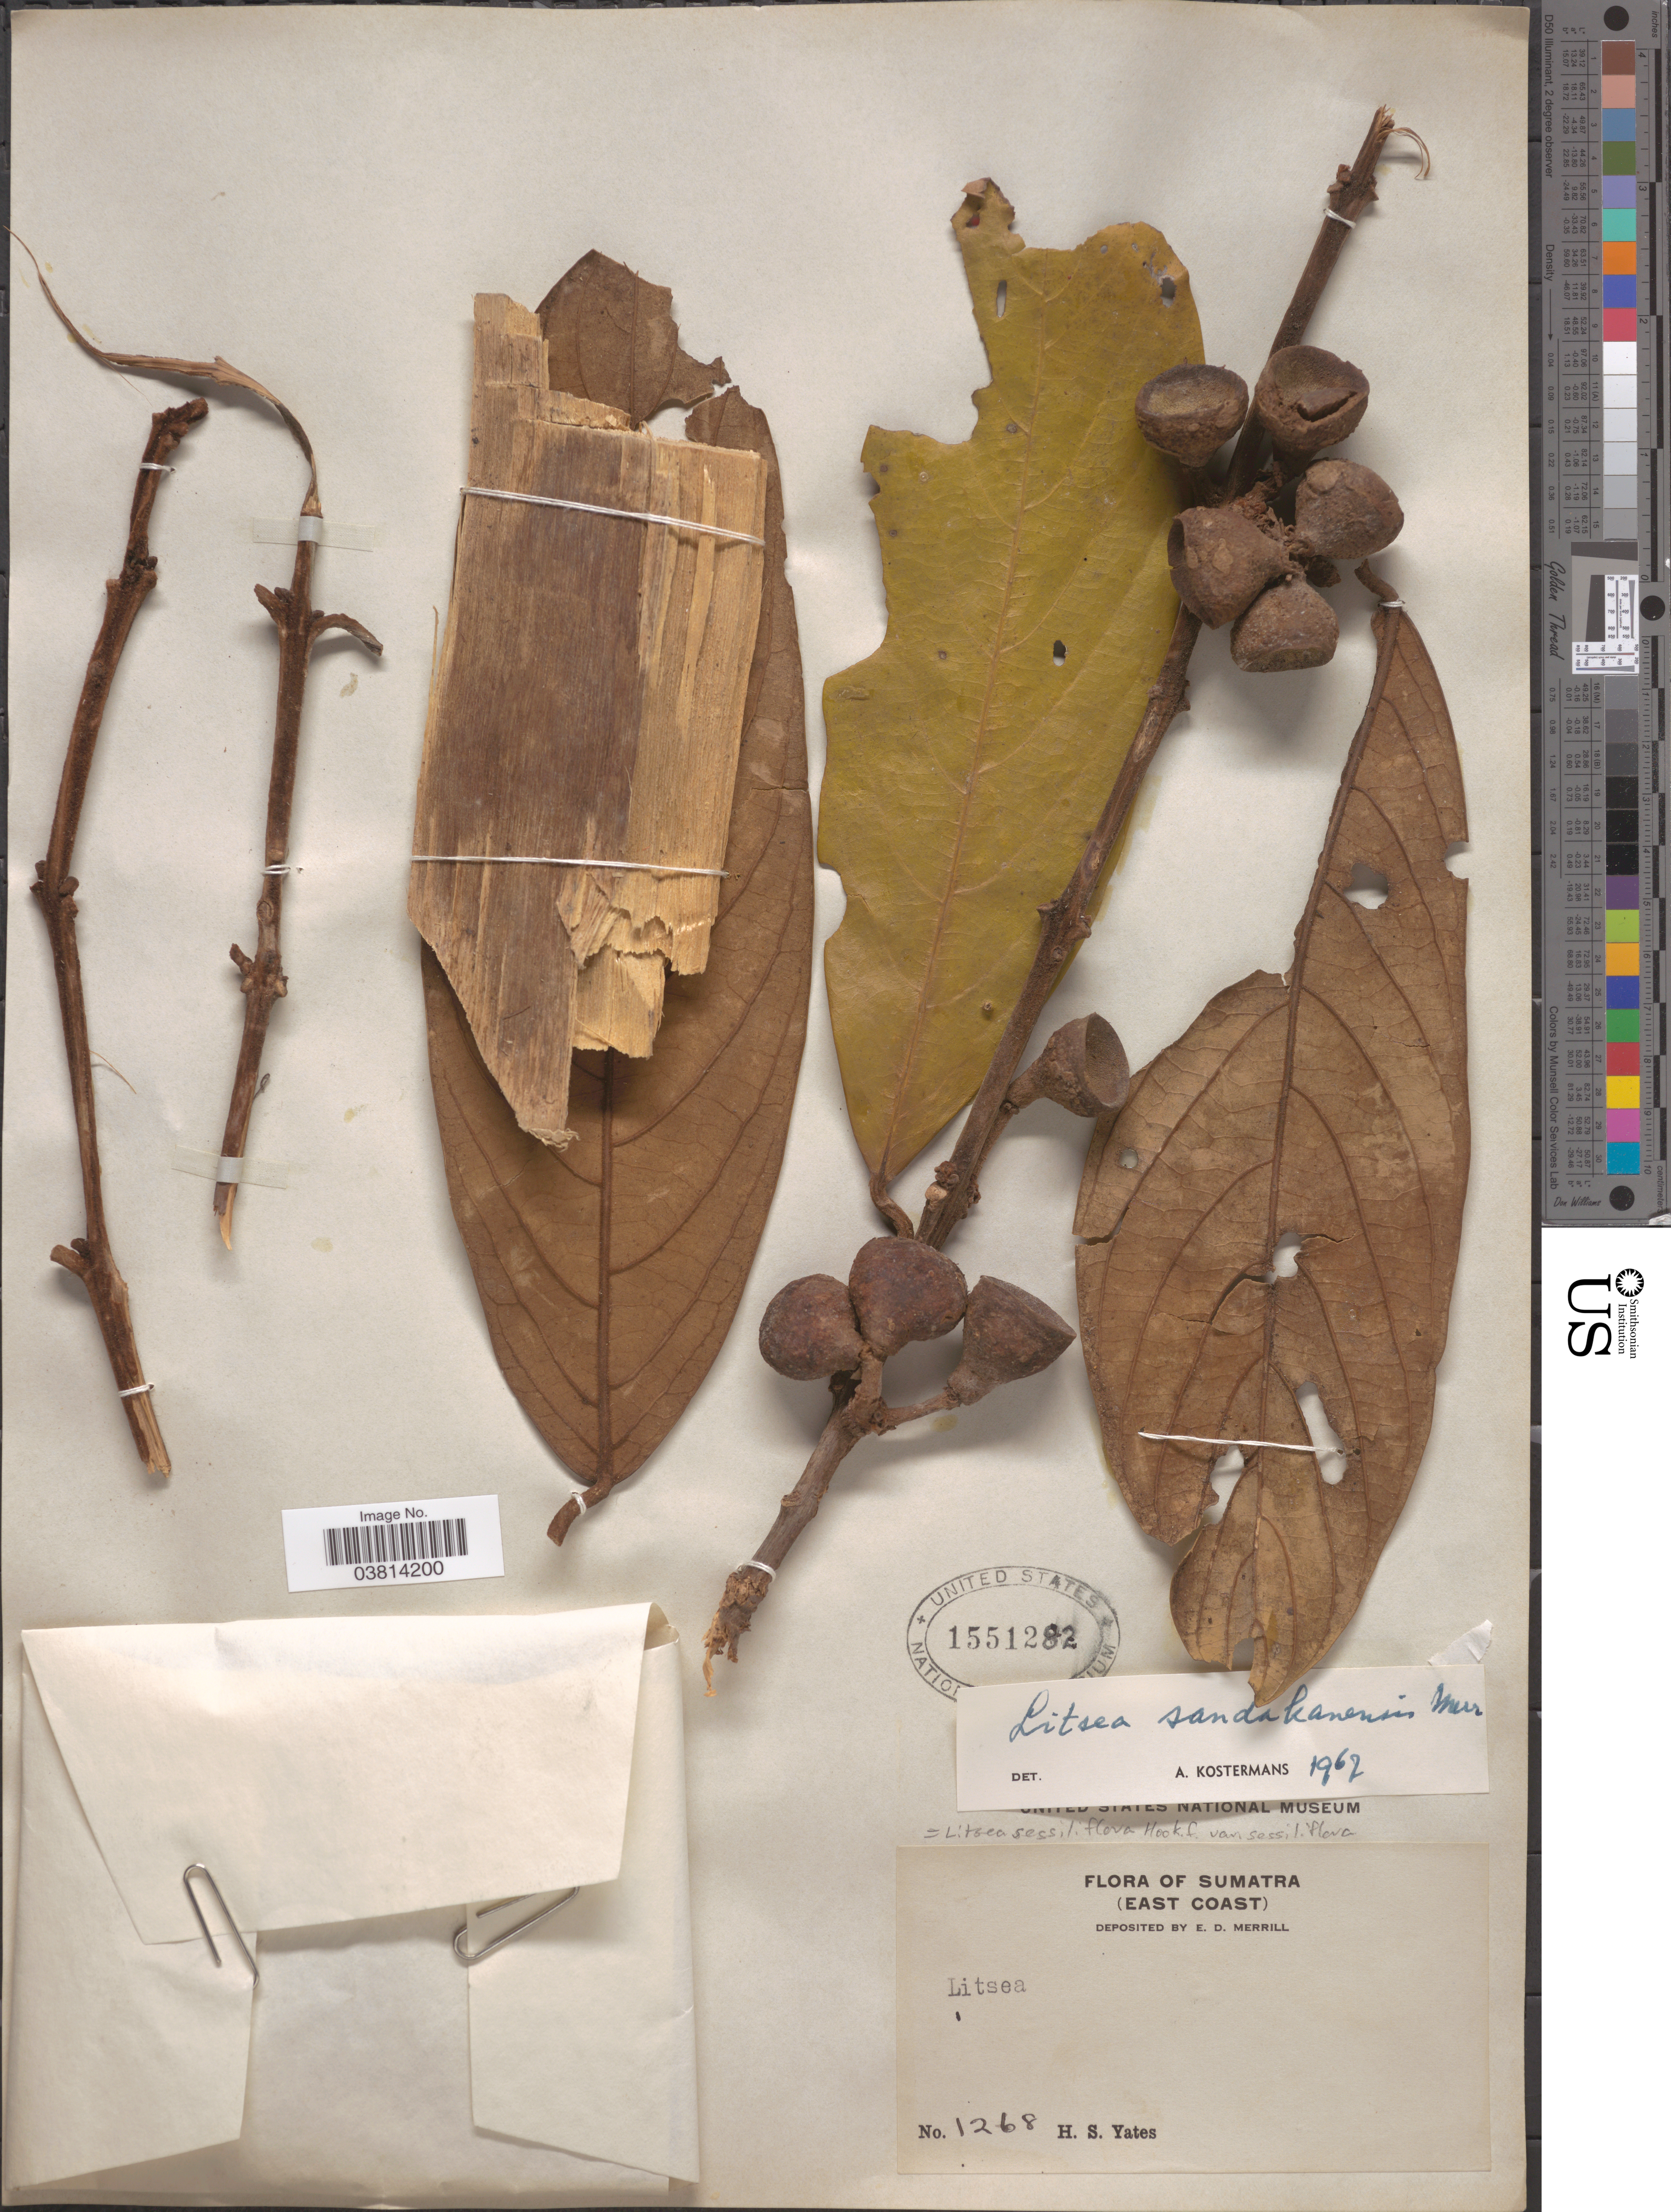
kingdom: Plantae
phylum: Tracheophyta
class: Magnoliopsida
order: Laurales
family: Lauraceae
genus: Litsea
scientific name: Litsea sessiliflora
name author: Hook. f.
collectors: H. S. Yates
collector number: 1268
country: Indonesia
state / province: Sumatra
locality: (East Coast).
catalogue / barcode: US 1551282